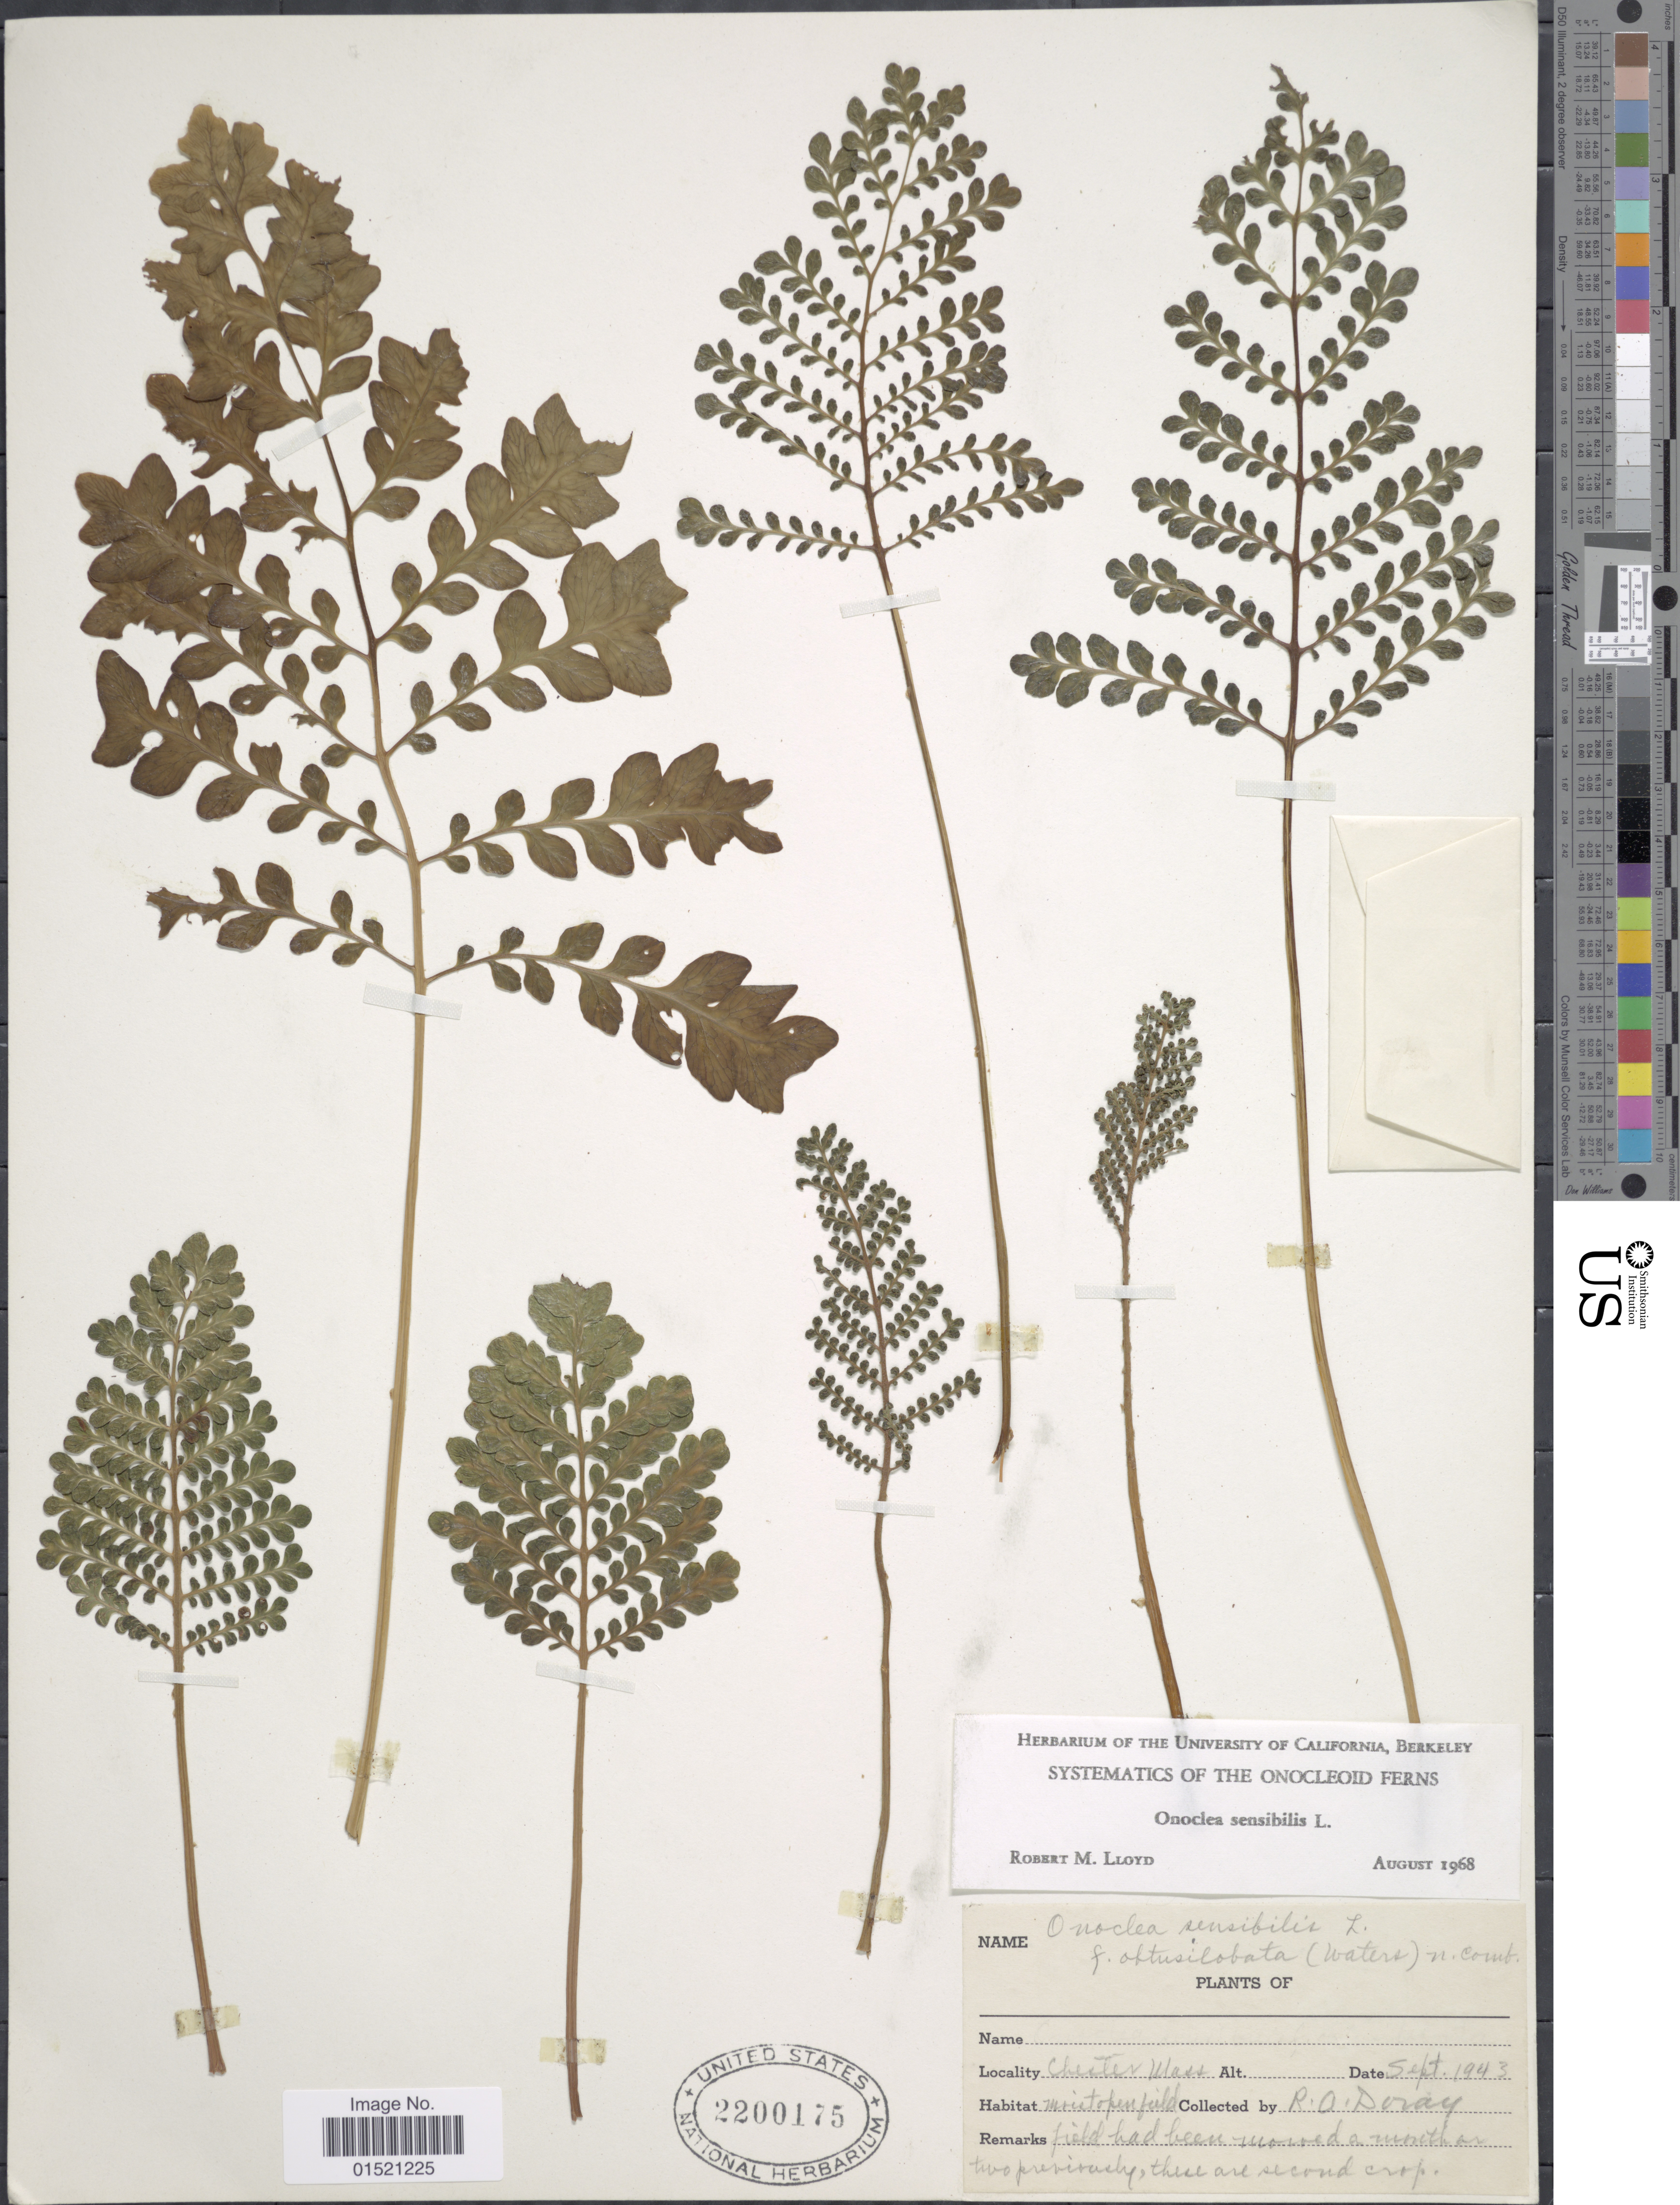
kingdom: Plantae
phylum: Tracheophyta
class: Polypodiopsida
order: Polypodiales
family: Onocleaceae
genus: Onoclea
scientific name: Onoclea sensibilis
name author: L.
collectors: R. Dovay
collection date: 1943-09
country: United States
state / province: Massachusetts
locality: Chester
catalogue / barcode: US 2200175